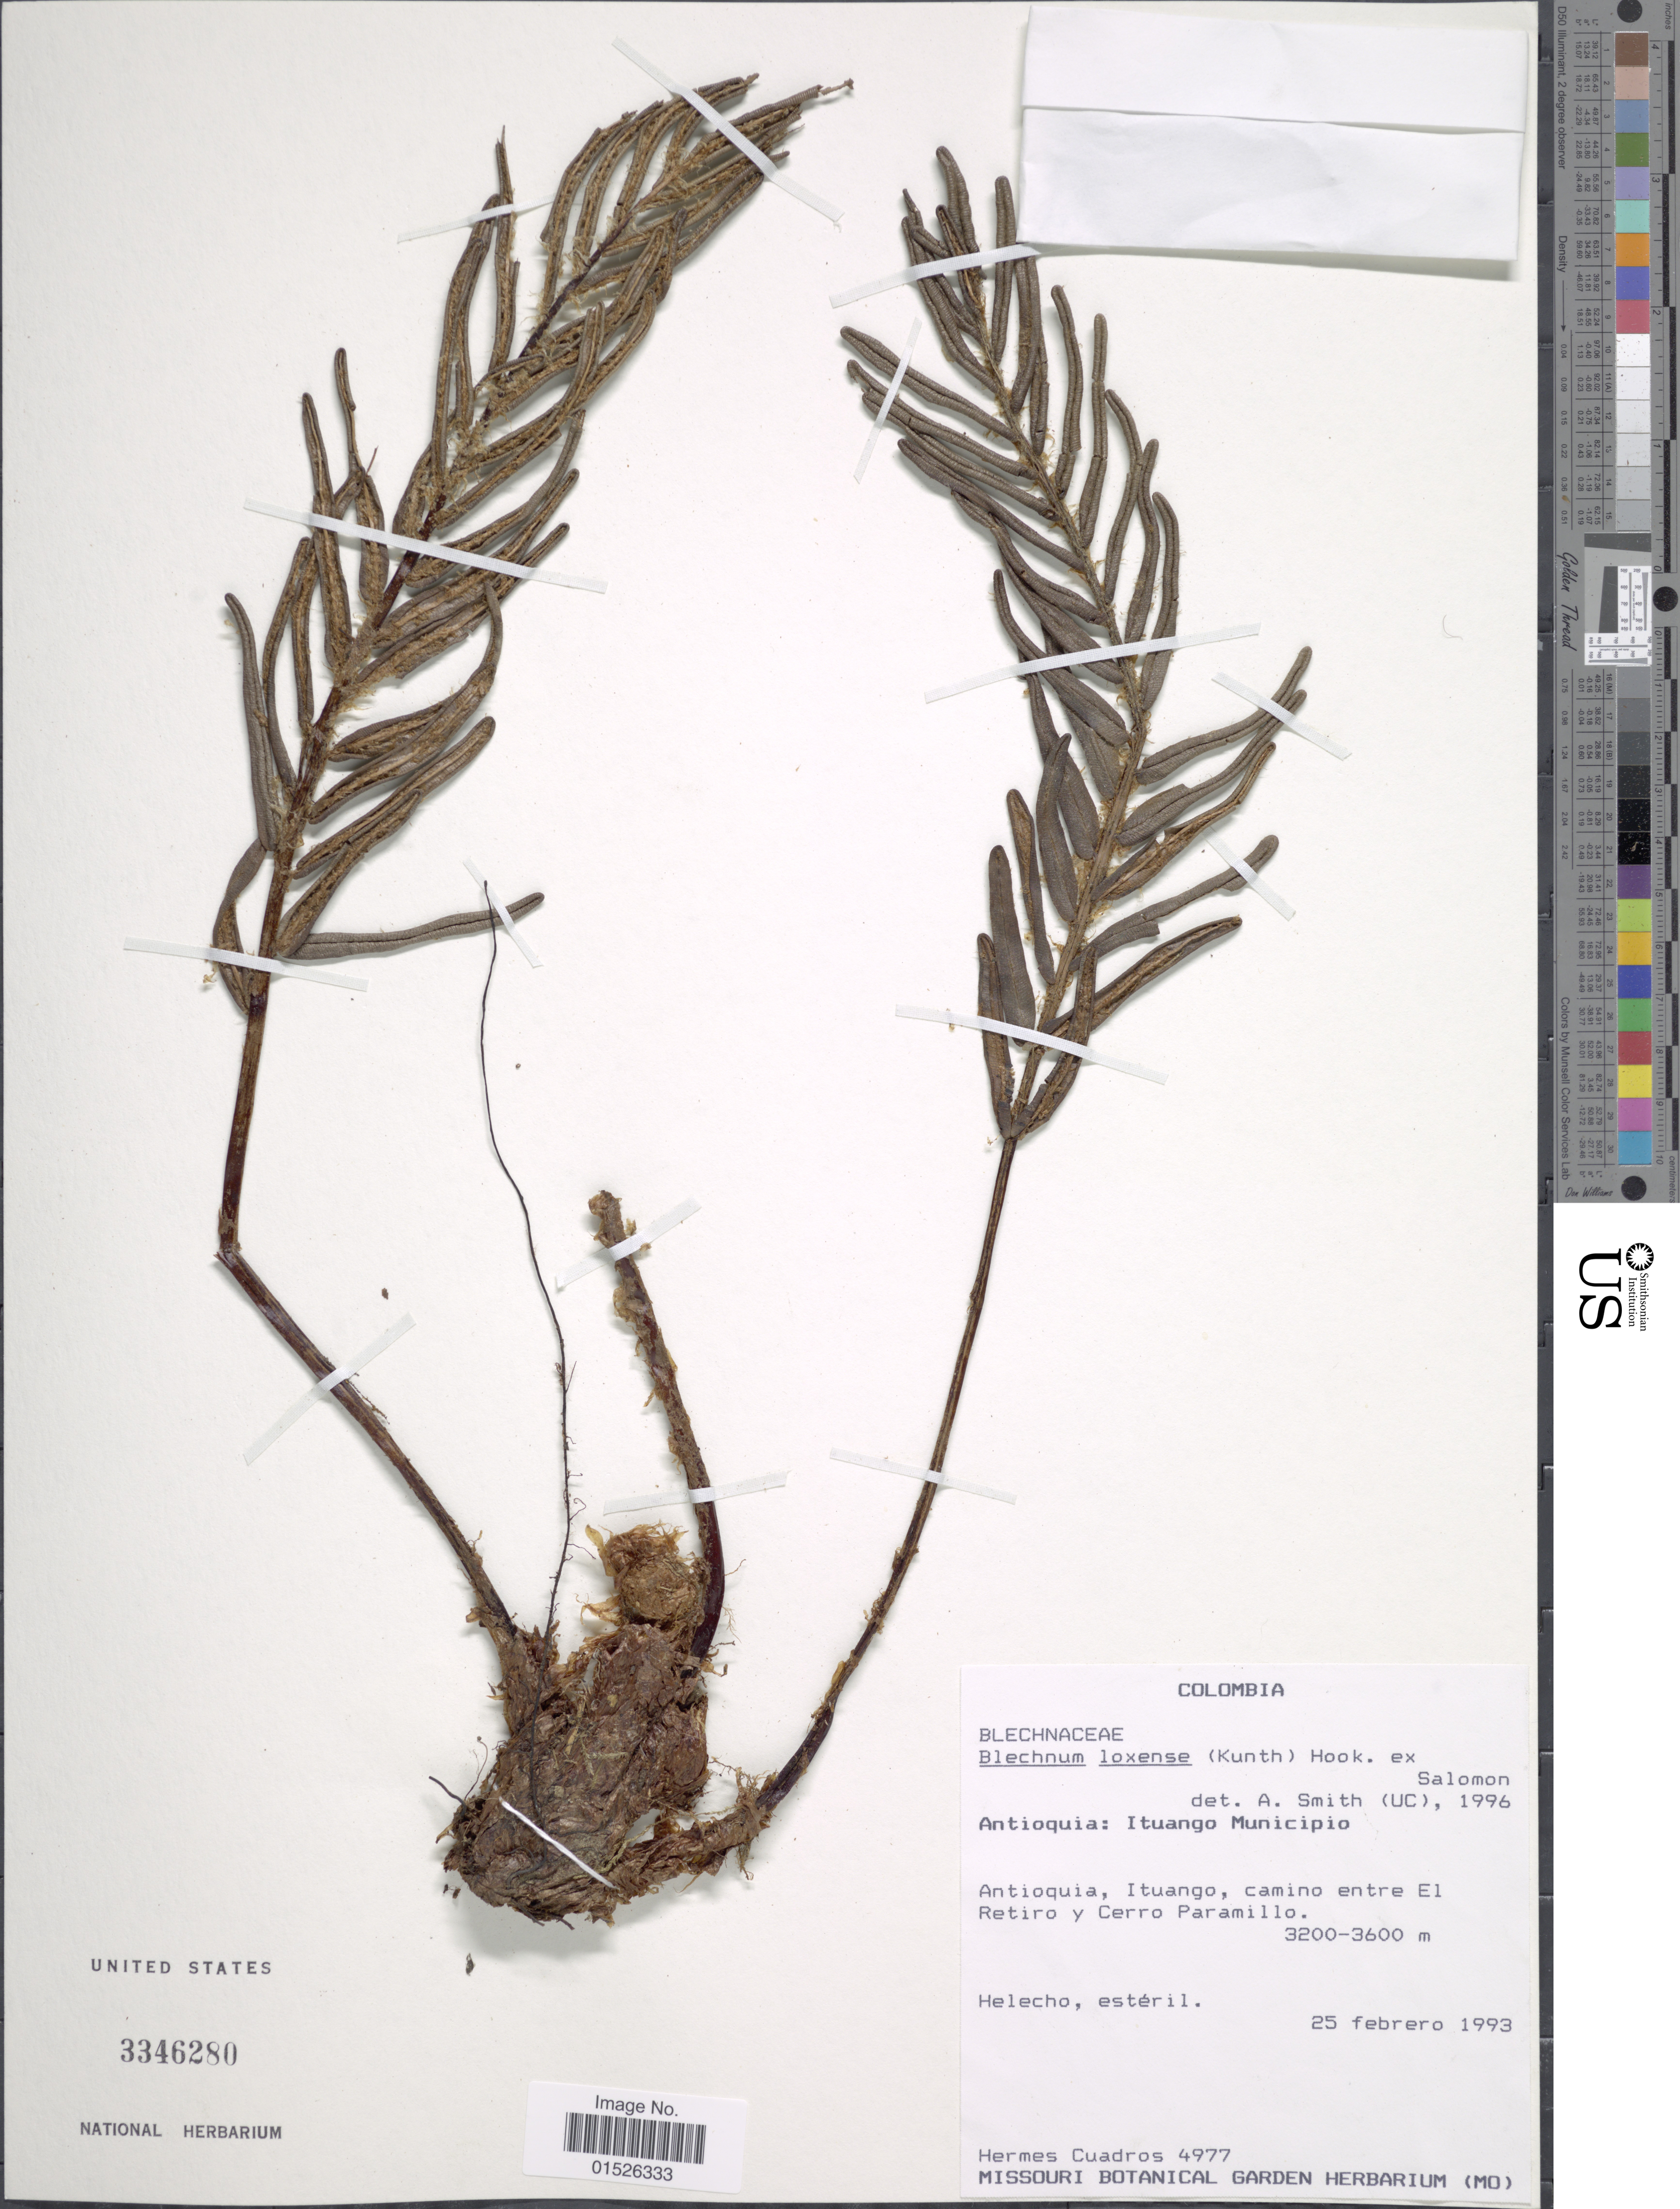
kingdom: Plantae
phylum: Tracheophyta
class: Polypodiopsida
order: Polypodiales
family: Blechnaceae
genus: Blechnum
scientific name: Blechnum loxense var. loxense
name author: (Kunth) Hook. ex Salomon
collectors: H. Cuadros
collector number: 4977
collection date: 1993-02-25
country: Colombia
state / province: Antioquia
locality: Colombia, Antioquias: Ituanga Municipio. Antioquia, Ituango, camino entre El Retiro y Cerro Paramillo.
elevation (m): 3200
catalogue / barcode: US 3346280